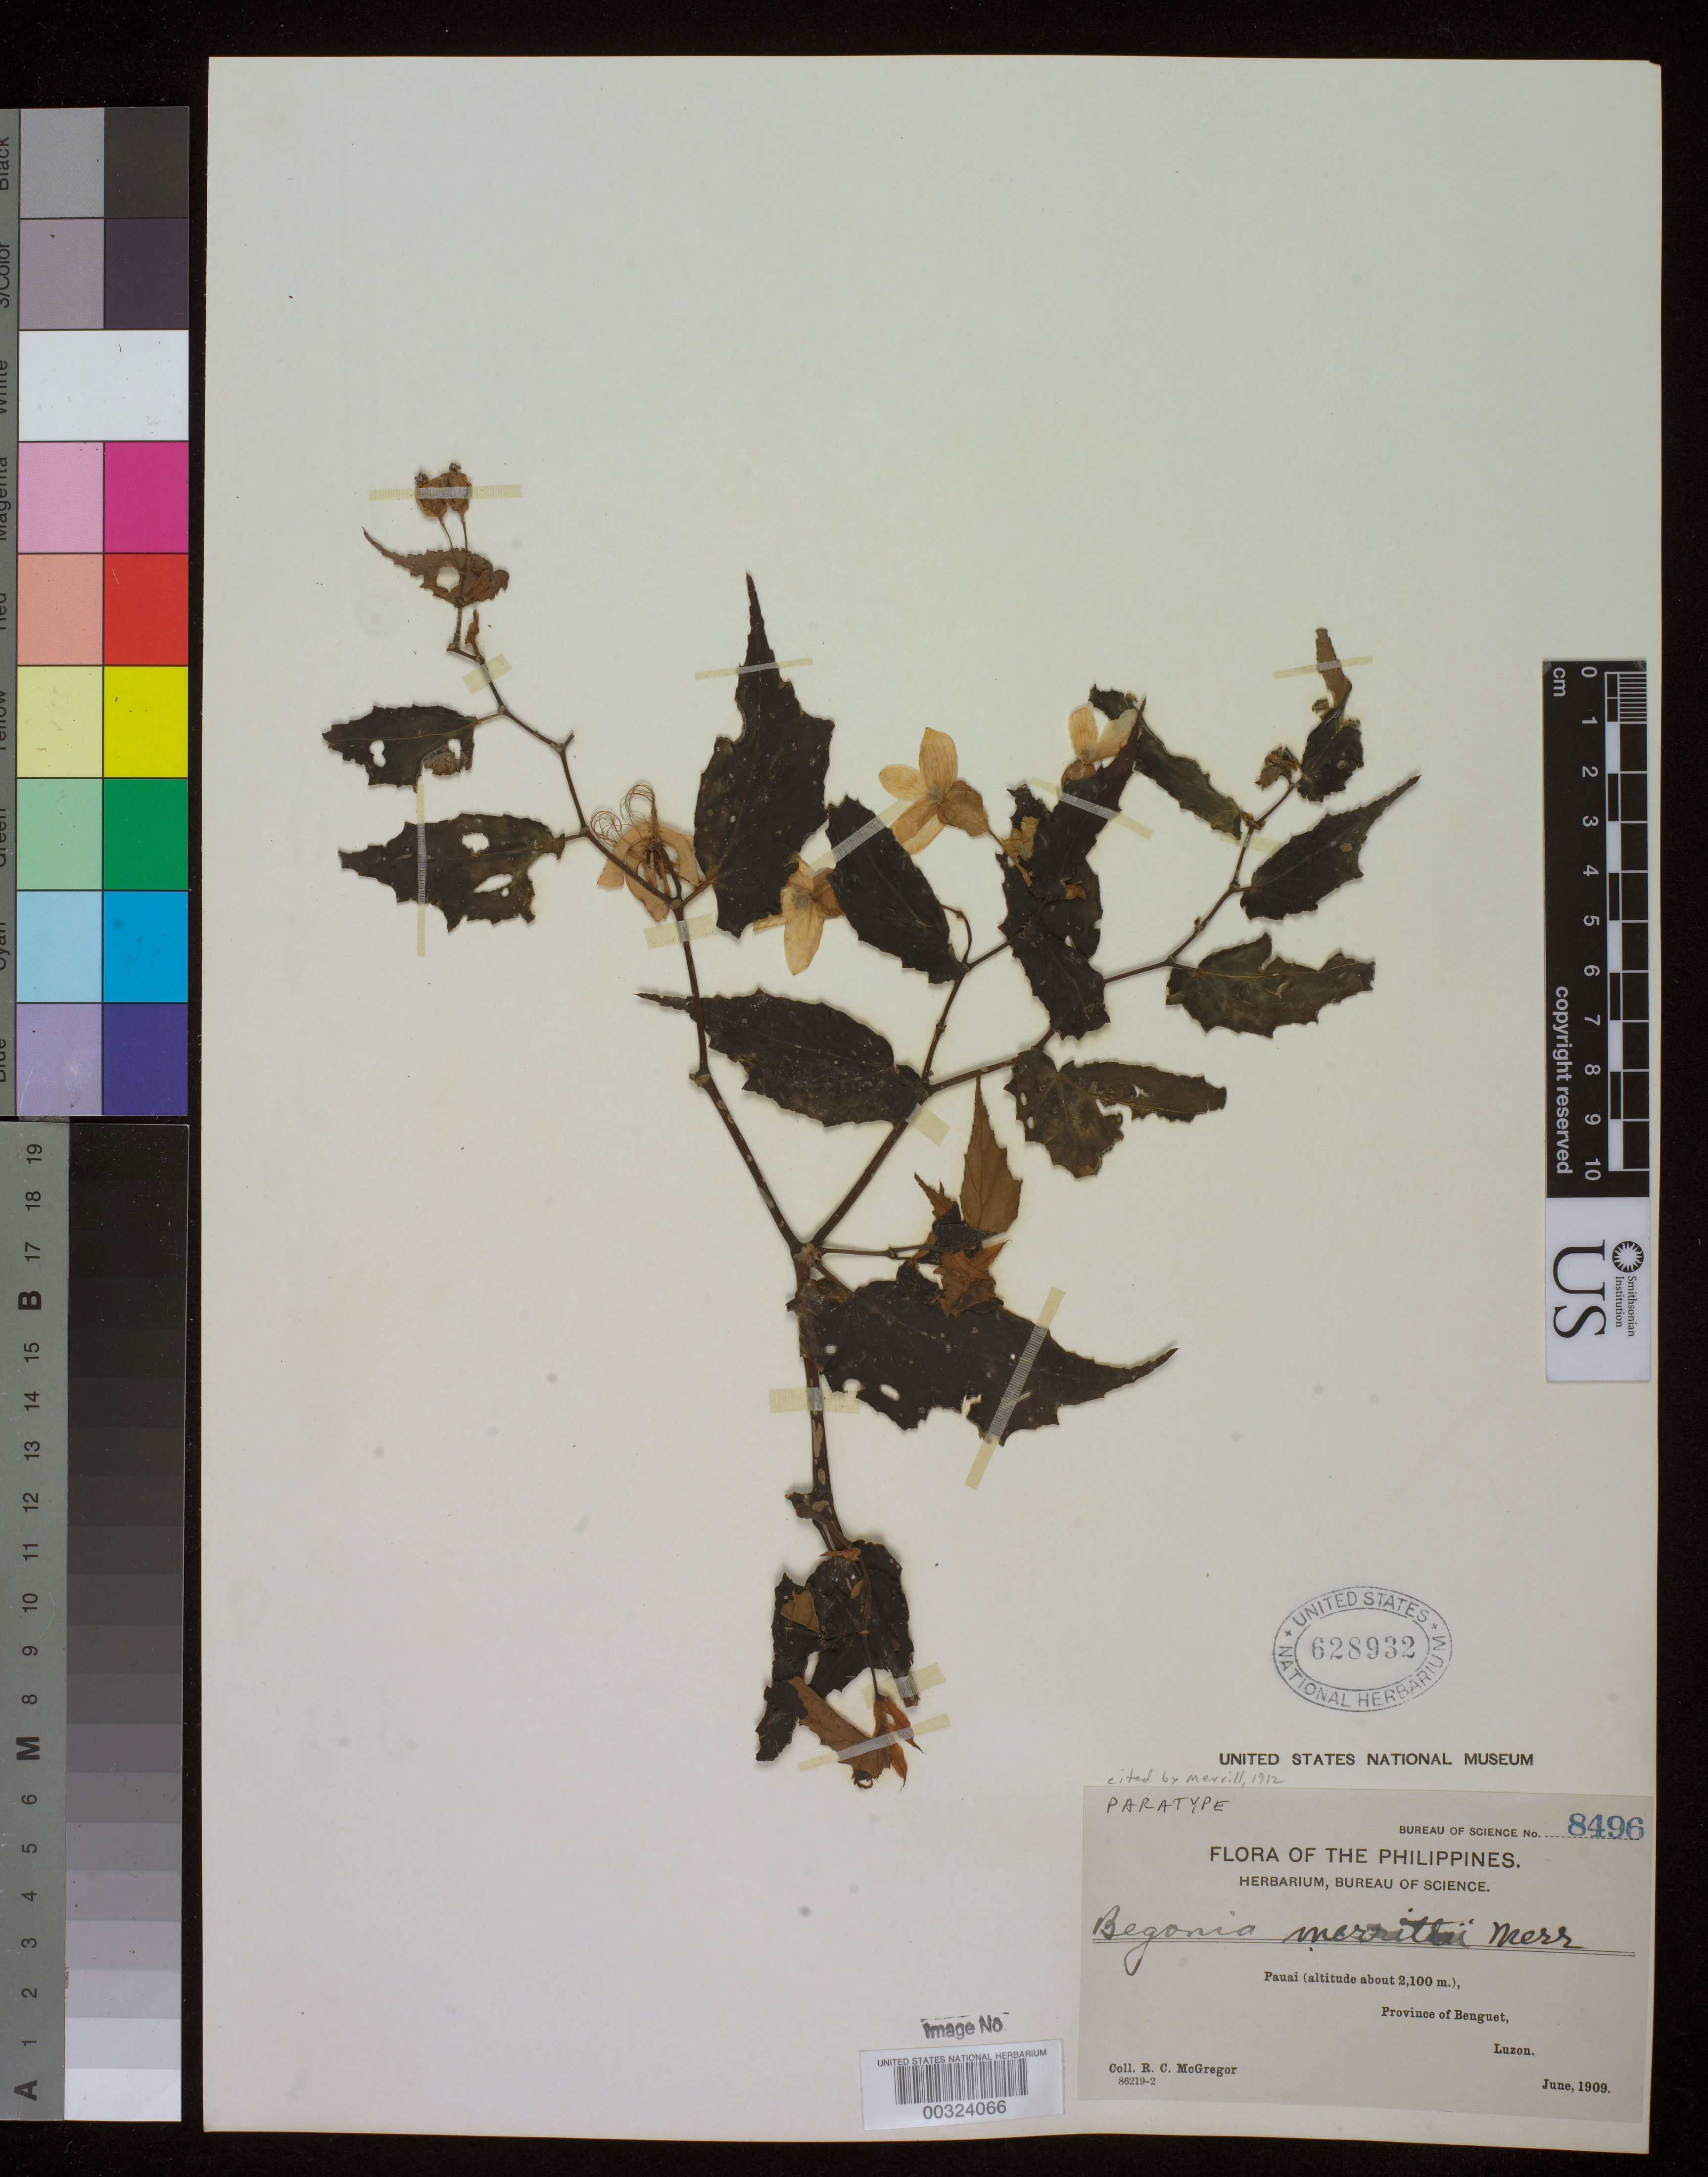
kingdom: Plantae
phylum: Tracheophyta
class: Magnoliopsida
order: Cucurbitales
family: Begoniaceae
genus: Begonia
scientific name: Begonia merrittii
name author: Merr.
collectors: R. C. McGregor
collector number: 8496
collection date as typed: Jun 1909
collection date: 1909-06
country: Philippines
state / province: Cordillera (Administrative Region)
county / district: Benguet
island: Luzon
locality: Pauai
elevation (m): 2100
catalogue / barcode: US 628932